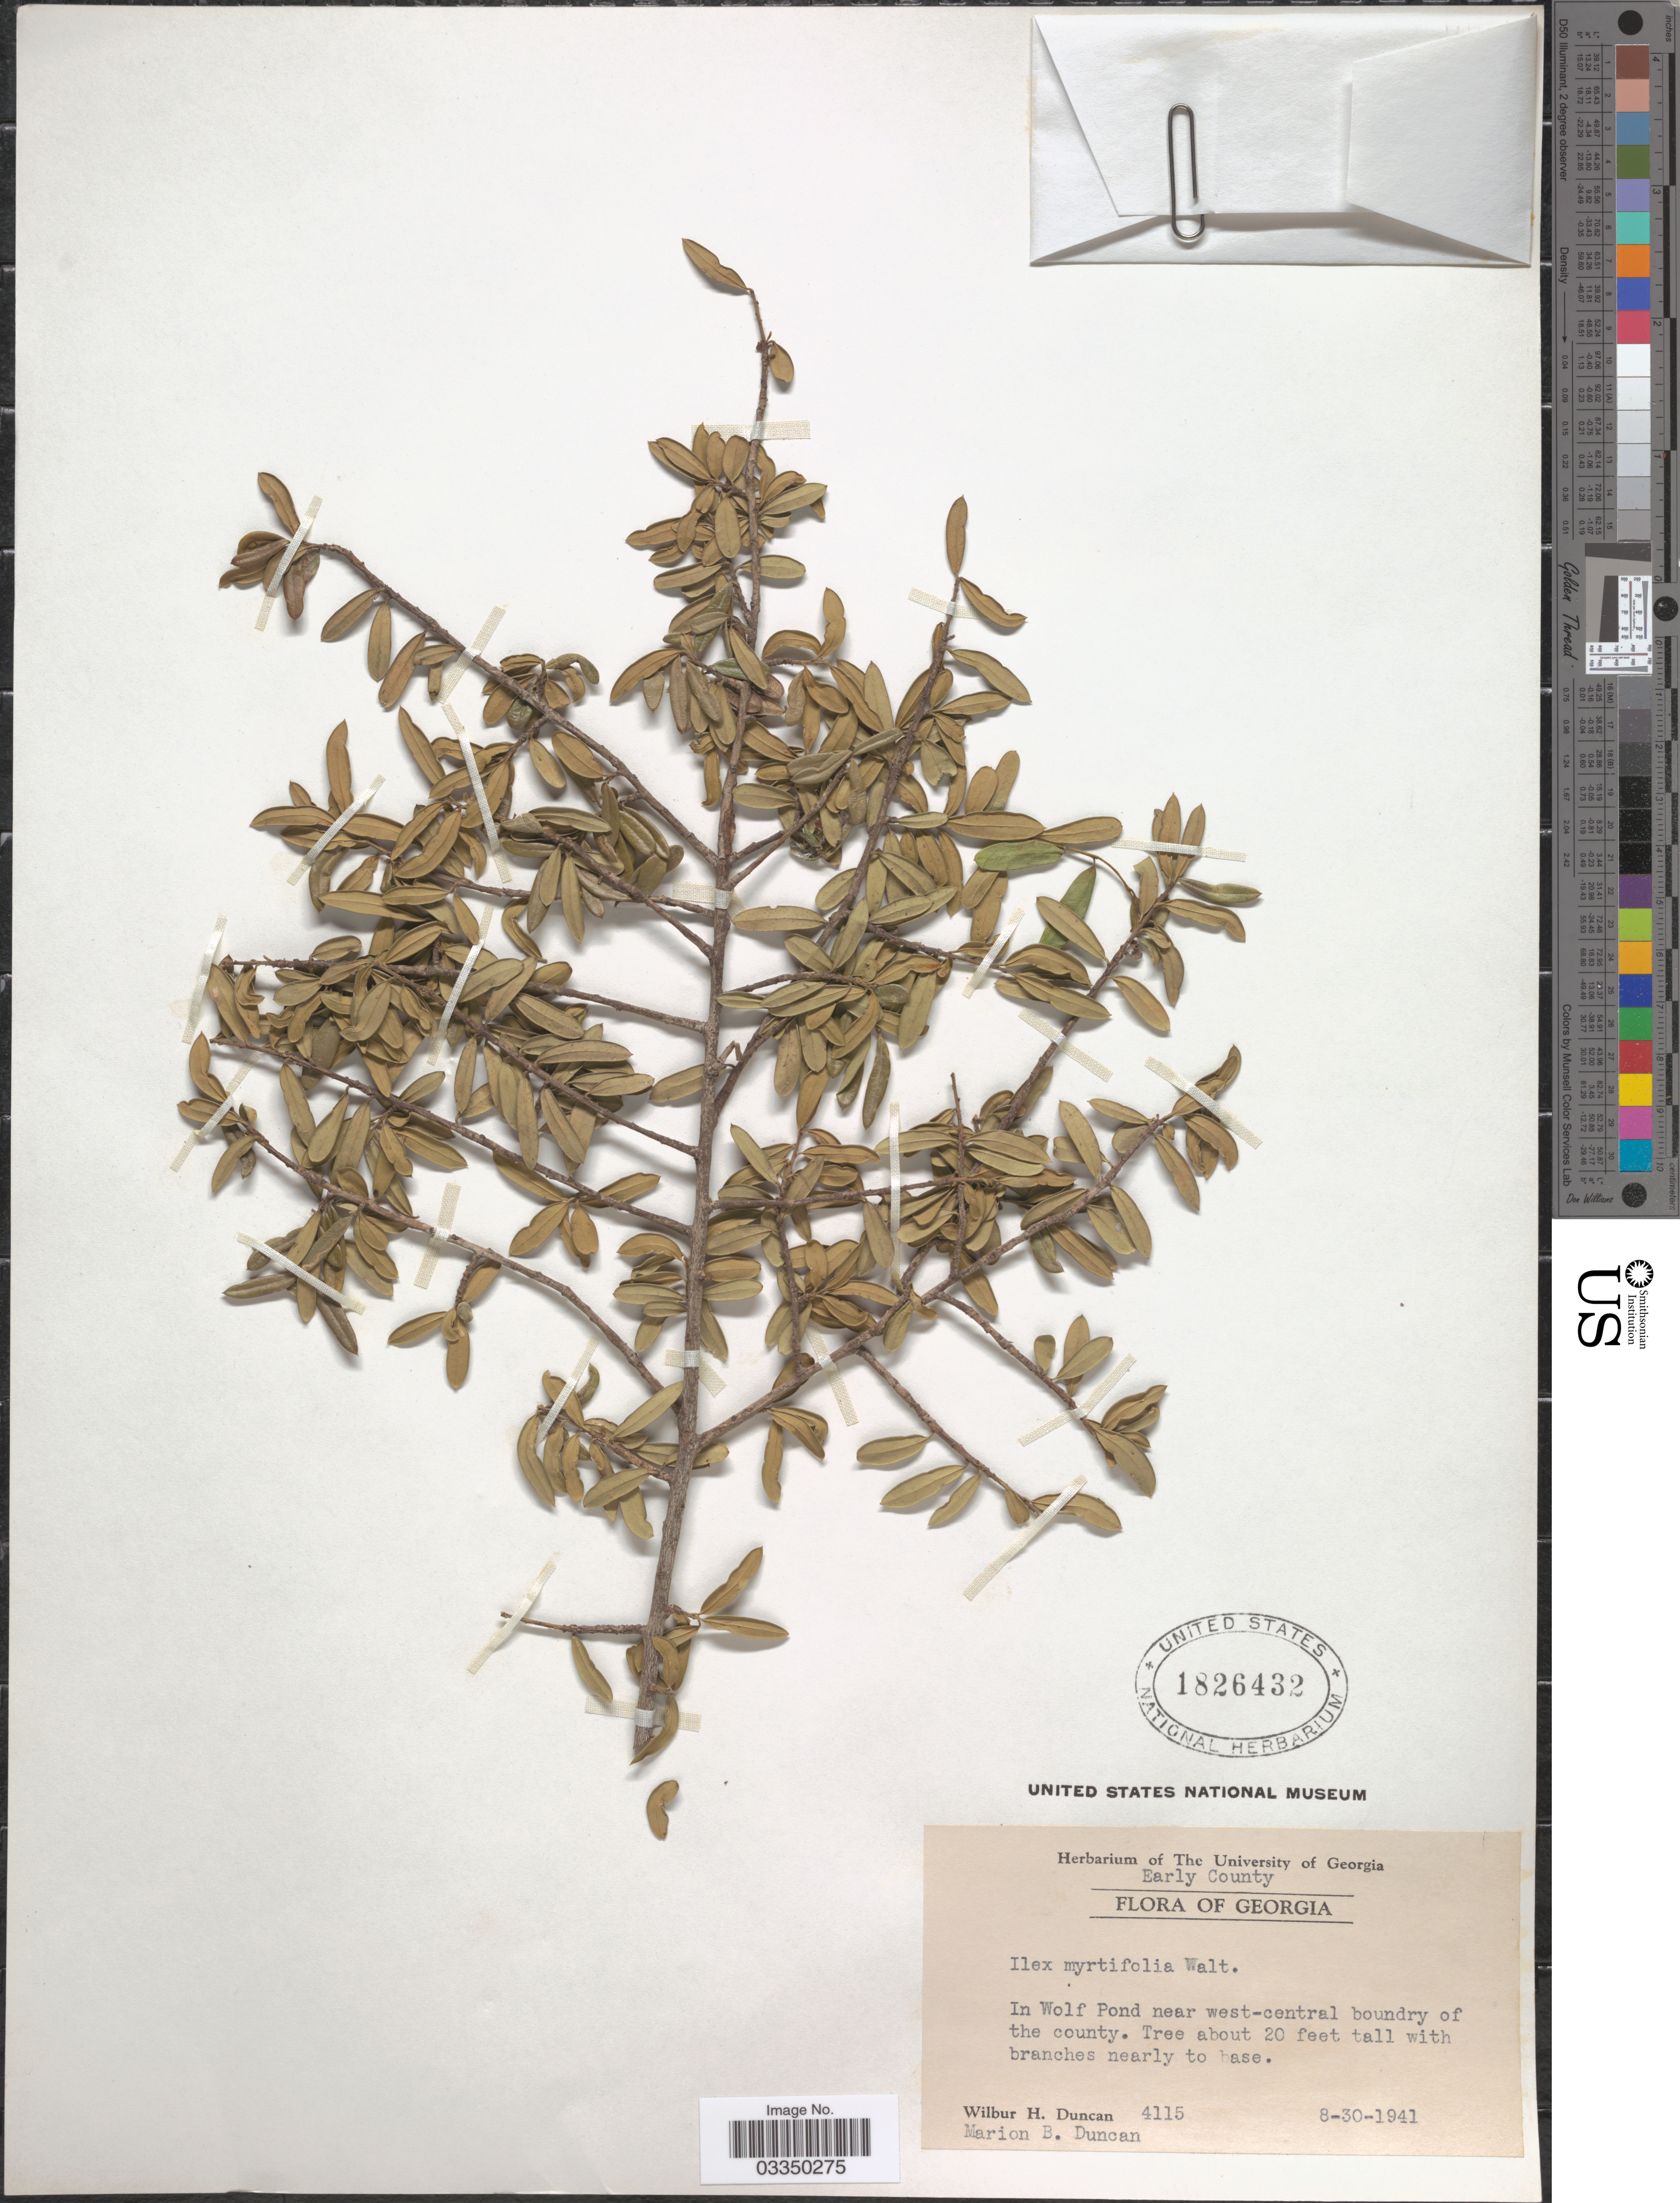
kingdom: Plantae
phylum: Tracheophyta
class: Magnoliopsida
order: Aquifoliales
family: Aquifoliaceae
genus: Ilex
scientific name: Ilex myrtifolia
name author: Walter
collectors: W. H. Duncan & M. Duncan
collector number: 4115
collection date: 1941-08-30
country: United States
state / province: Georgia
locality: Early County. In Wolf Pond near west-central boundary of the county.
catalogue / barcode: US 1826432